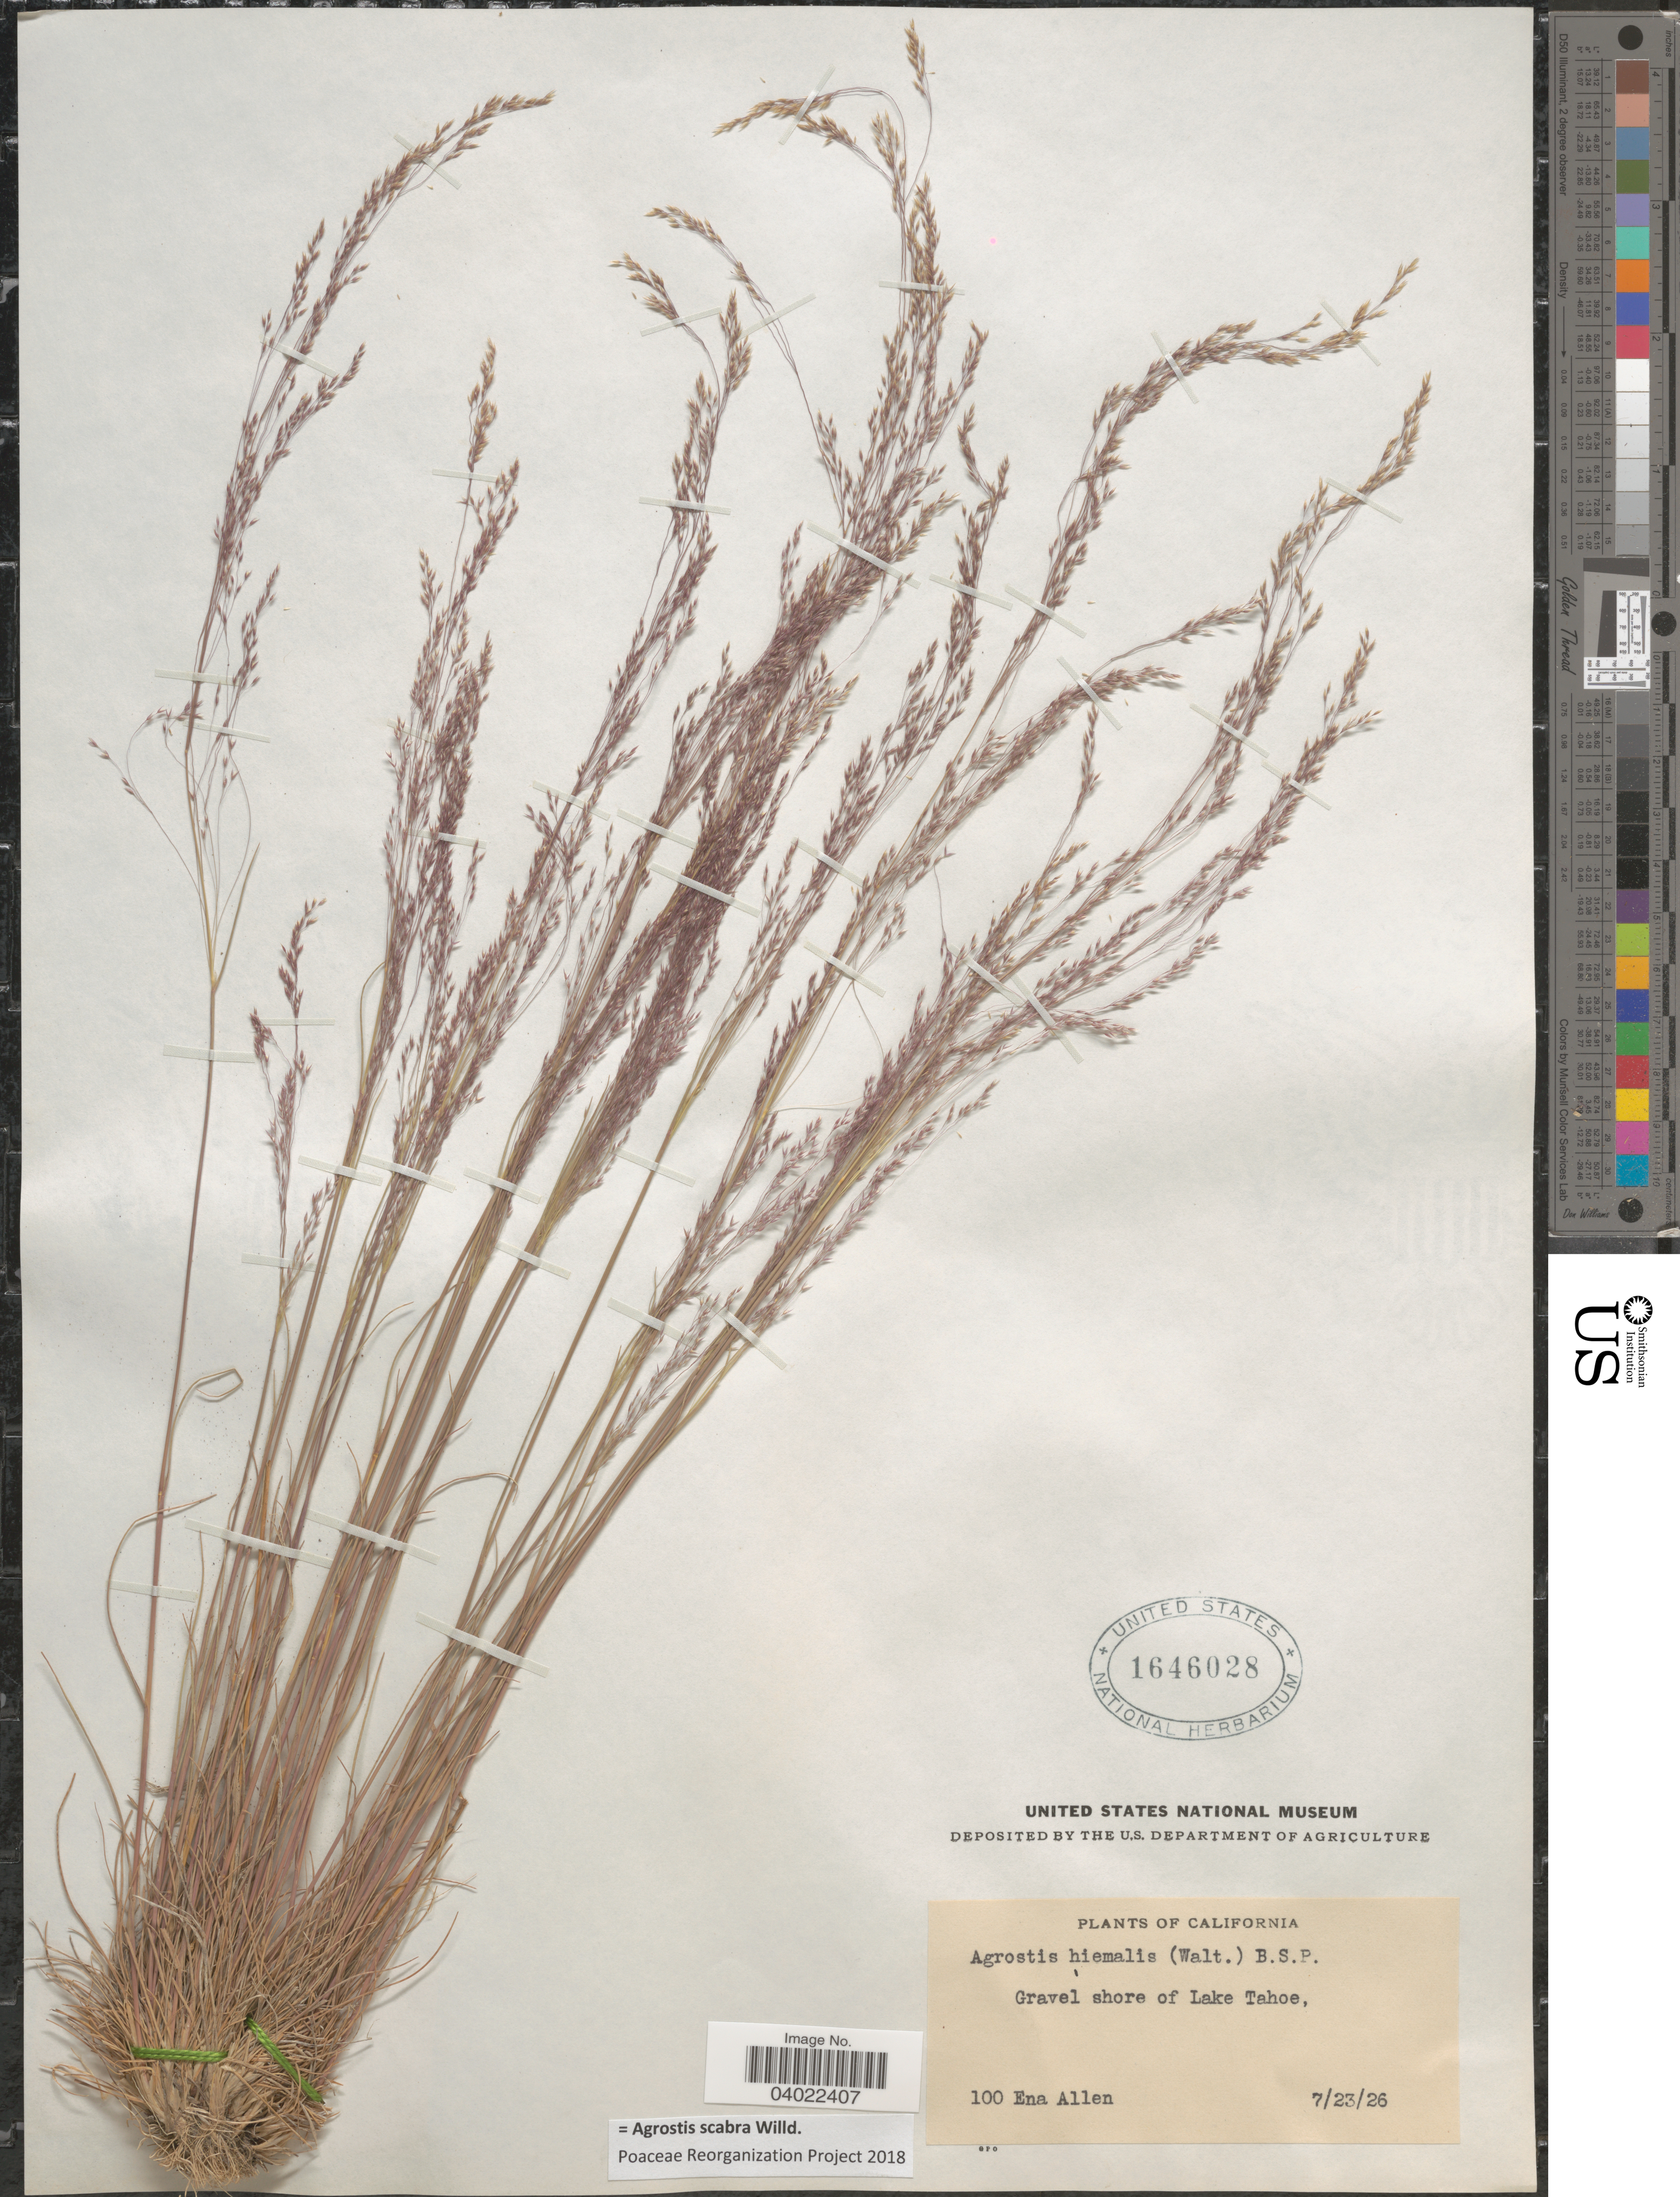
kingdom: Plantae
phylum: Tracheophyta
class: Liliopsida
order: Poales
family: Poaceae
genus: Agrostis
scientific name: Agrostis scabra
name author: Willd.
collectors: E. Allen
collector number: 100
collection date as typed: Transcribed d/m/y: 23/7/26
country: United States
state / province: California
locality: Gravel shore of Lake Tahoe.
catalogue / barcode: US 1646028